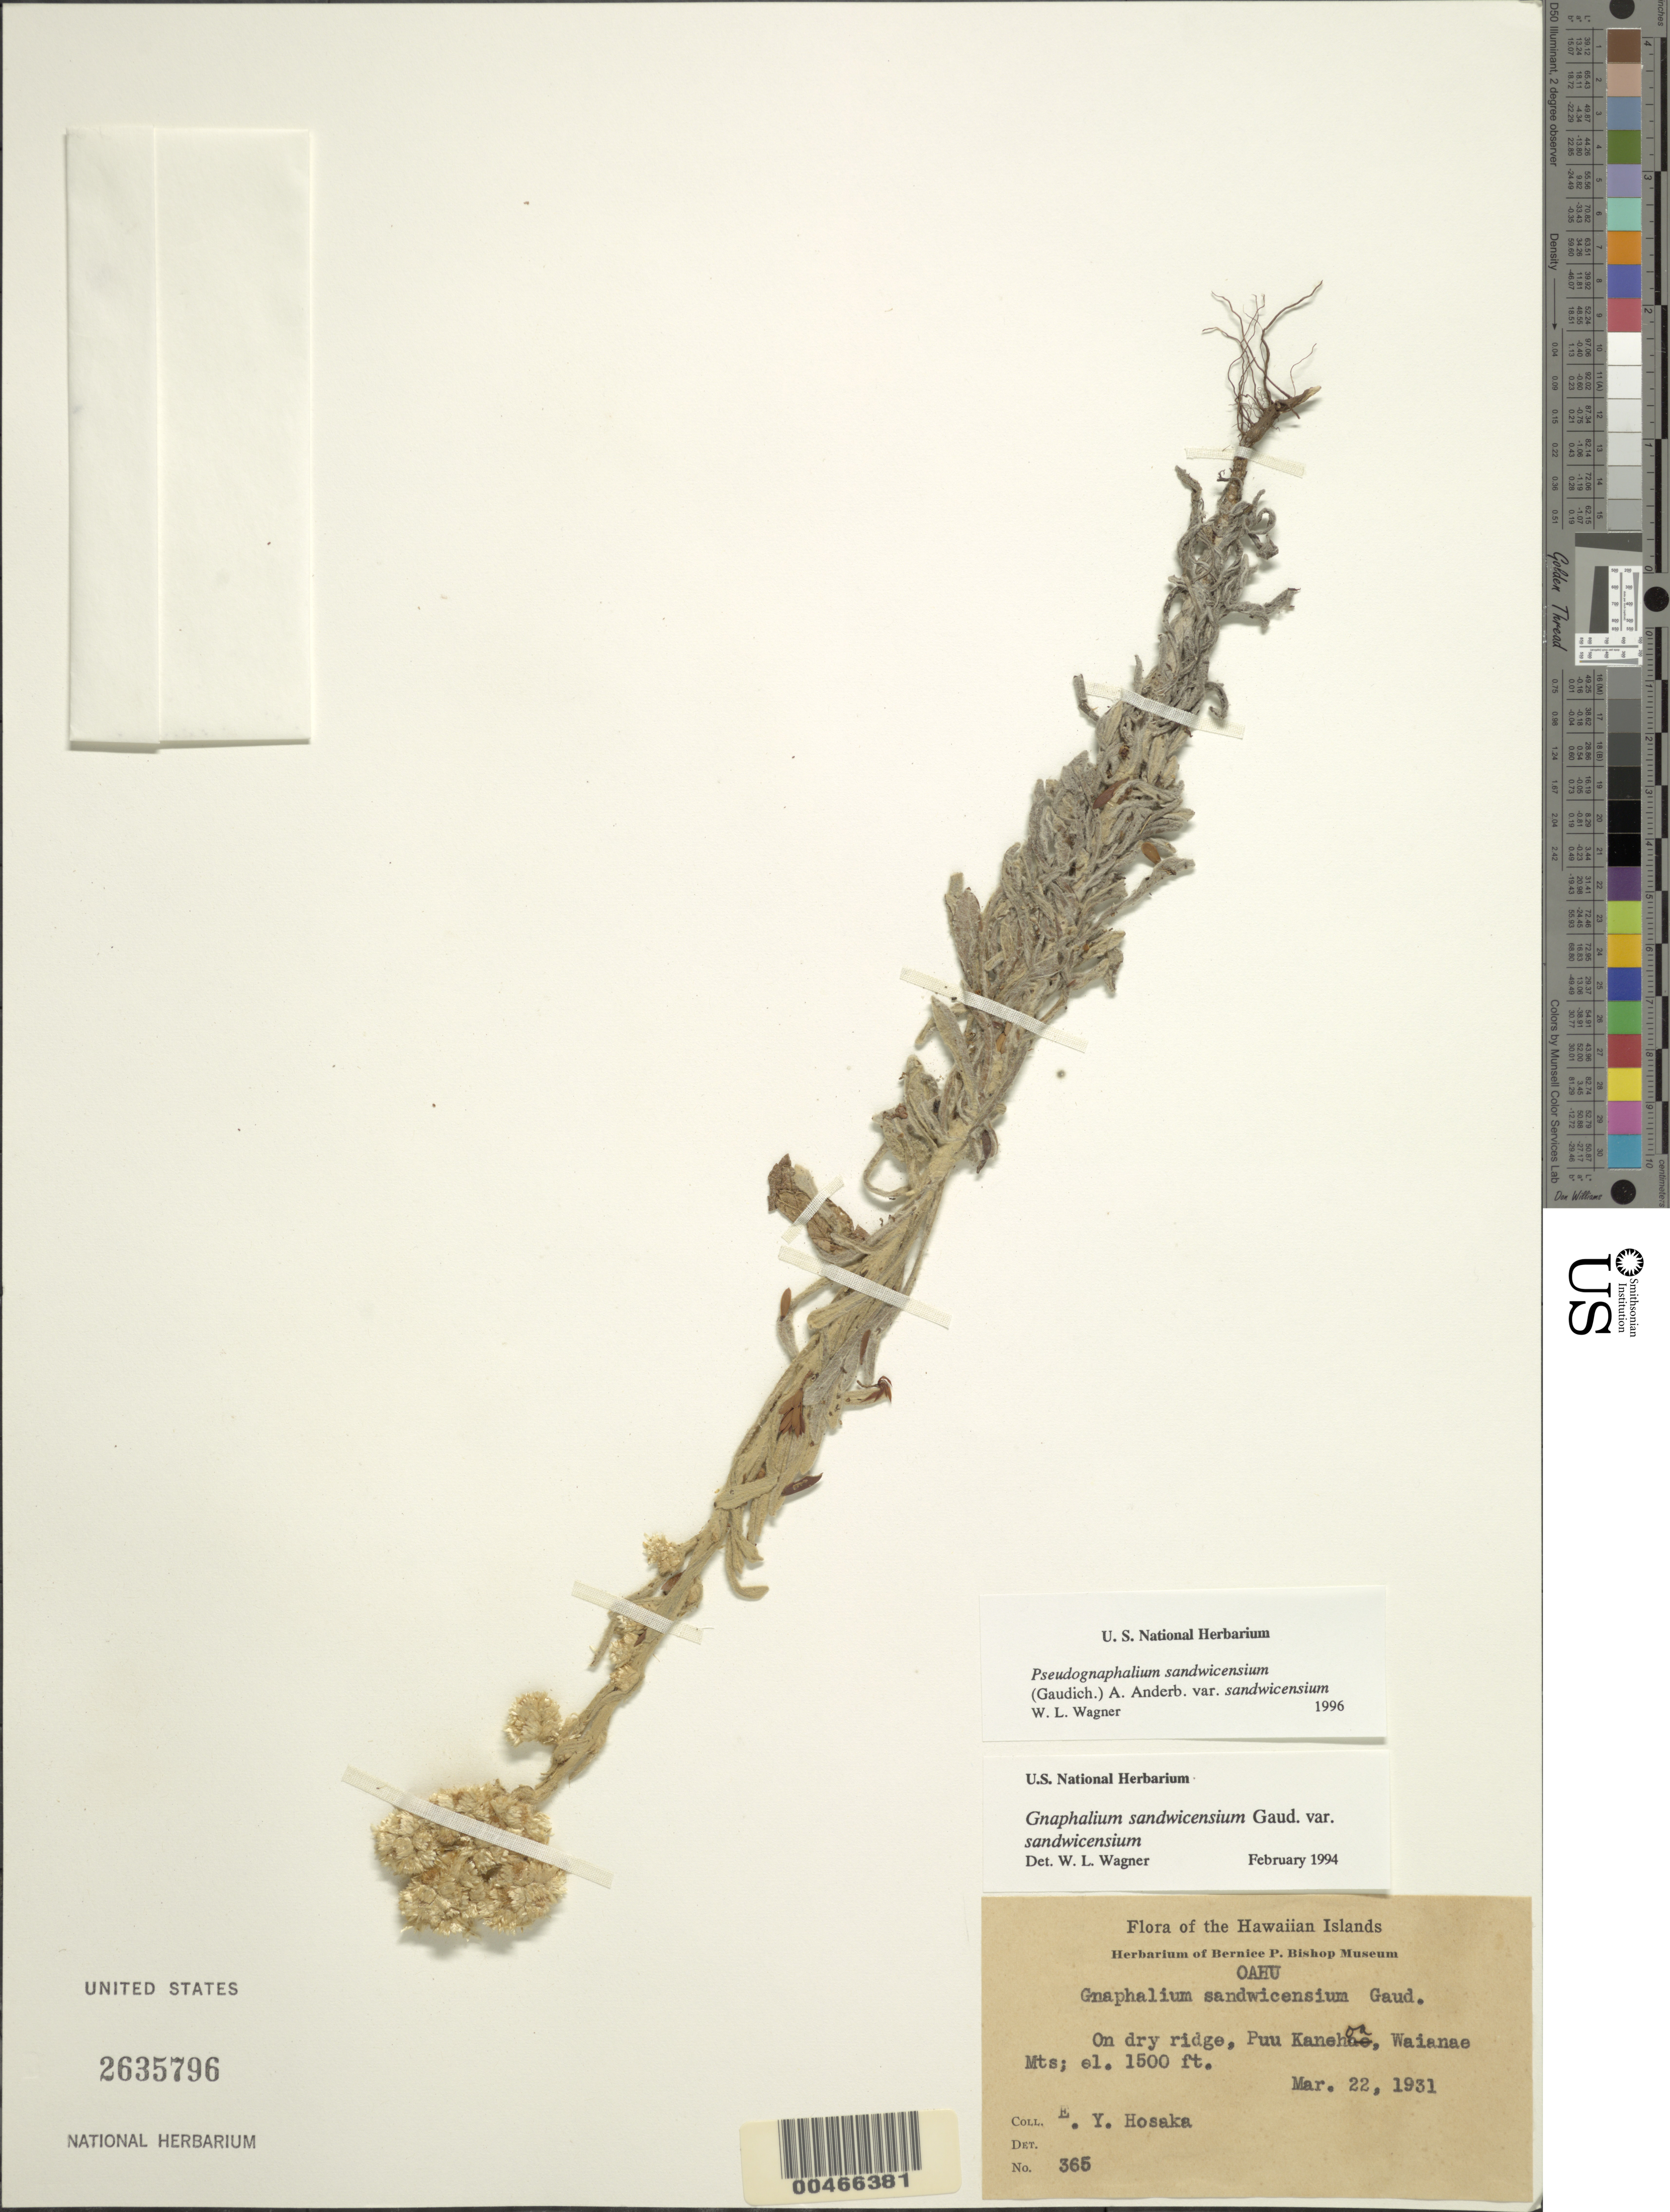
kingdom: Plantae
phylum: Tracheophyta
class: Magnoliopsida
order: Asterales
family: Asteraceae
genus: Pseudognaphalium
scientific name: Pseudognaphalium sandwicensium var. sandwicensium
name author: (Gaudich.) Anderb.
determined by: Wagner, W. L., (BOT), Smithsonian Institution - National Museum of Natural History (UNITED STATES)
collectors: E. Y. Hosaka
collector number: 365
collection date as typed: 22 Mar 1931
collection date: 1931-03-22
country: United States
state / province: Hawaii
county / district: Honolulu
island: Oahu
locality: Puu Kanehoa, Waianae Mts.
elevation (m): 457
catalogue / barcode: US 2635796